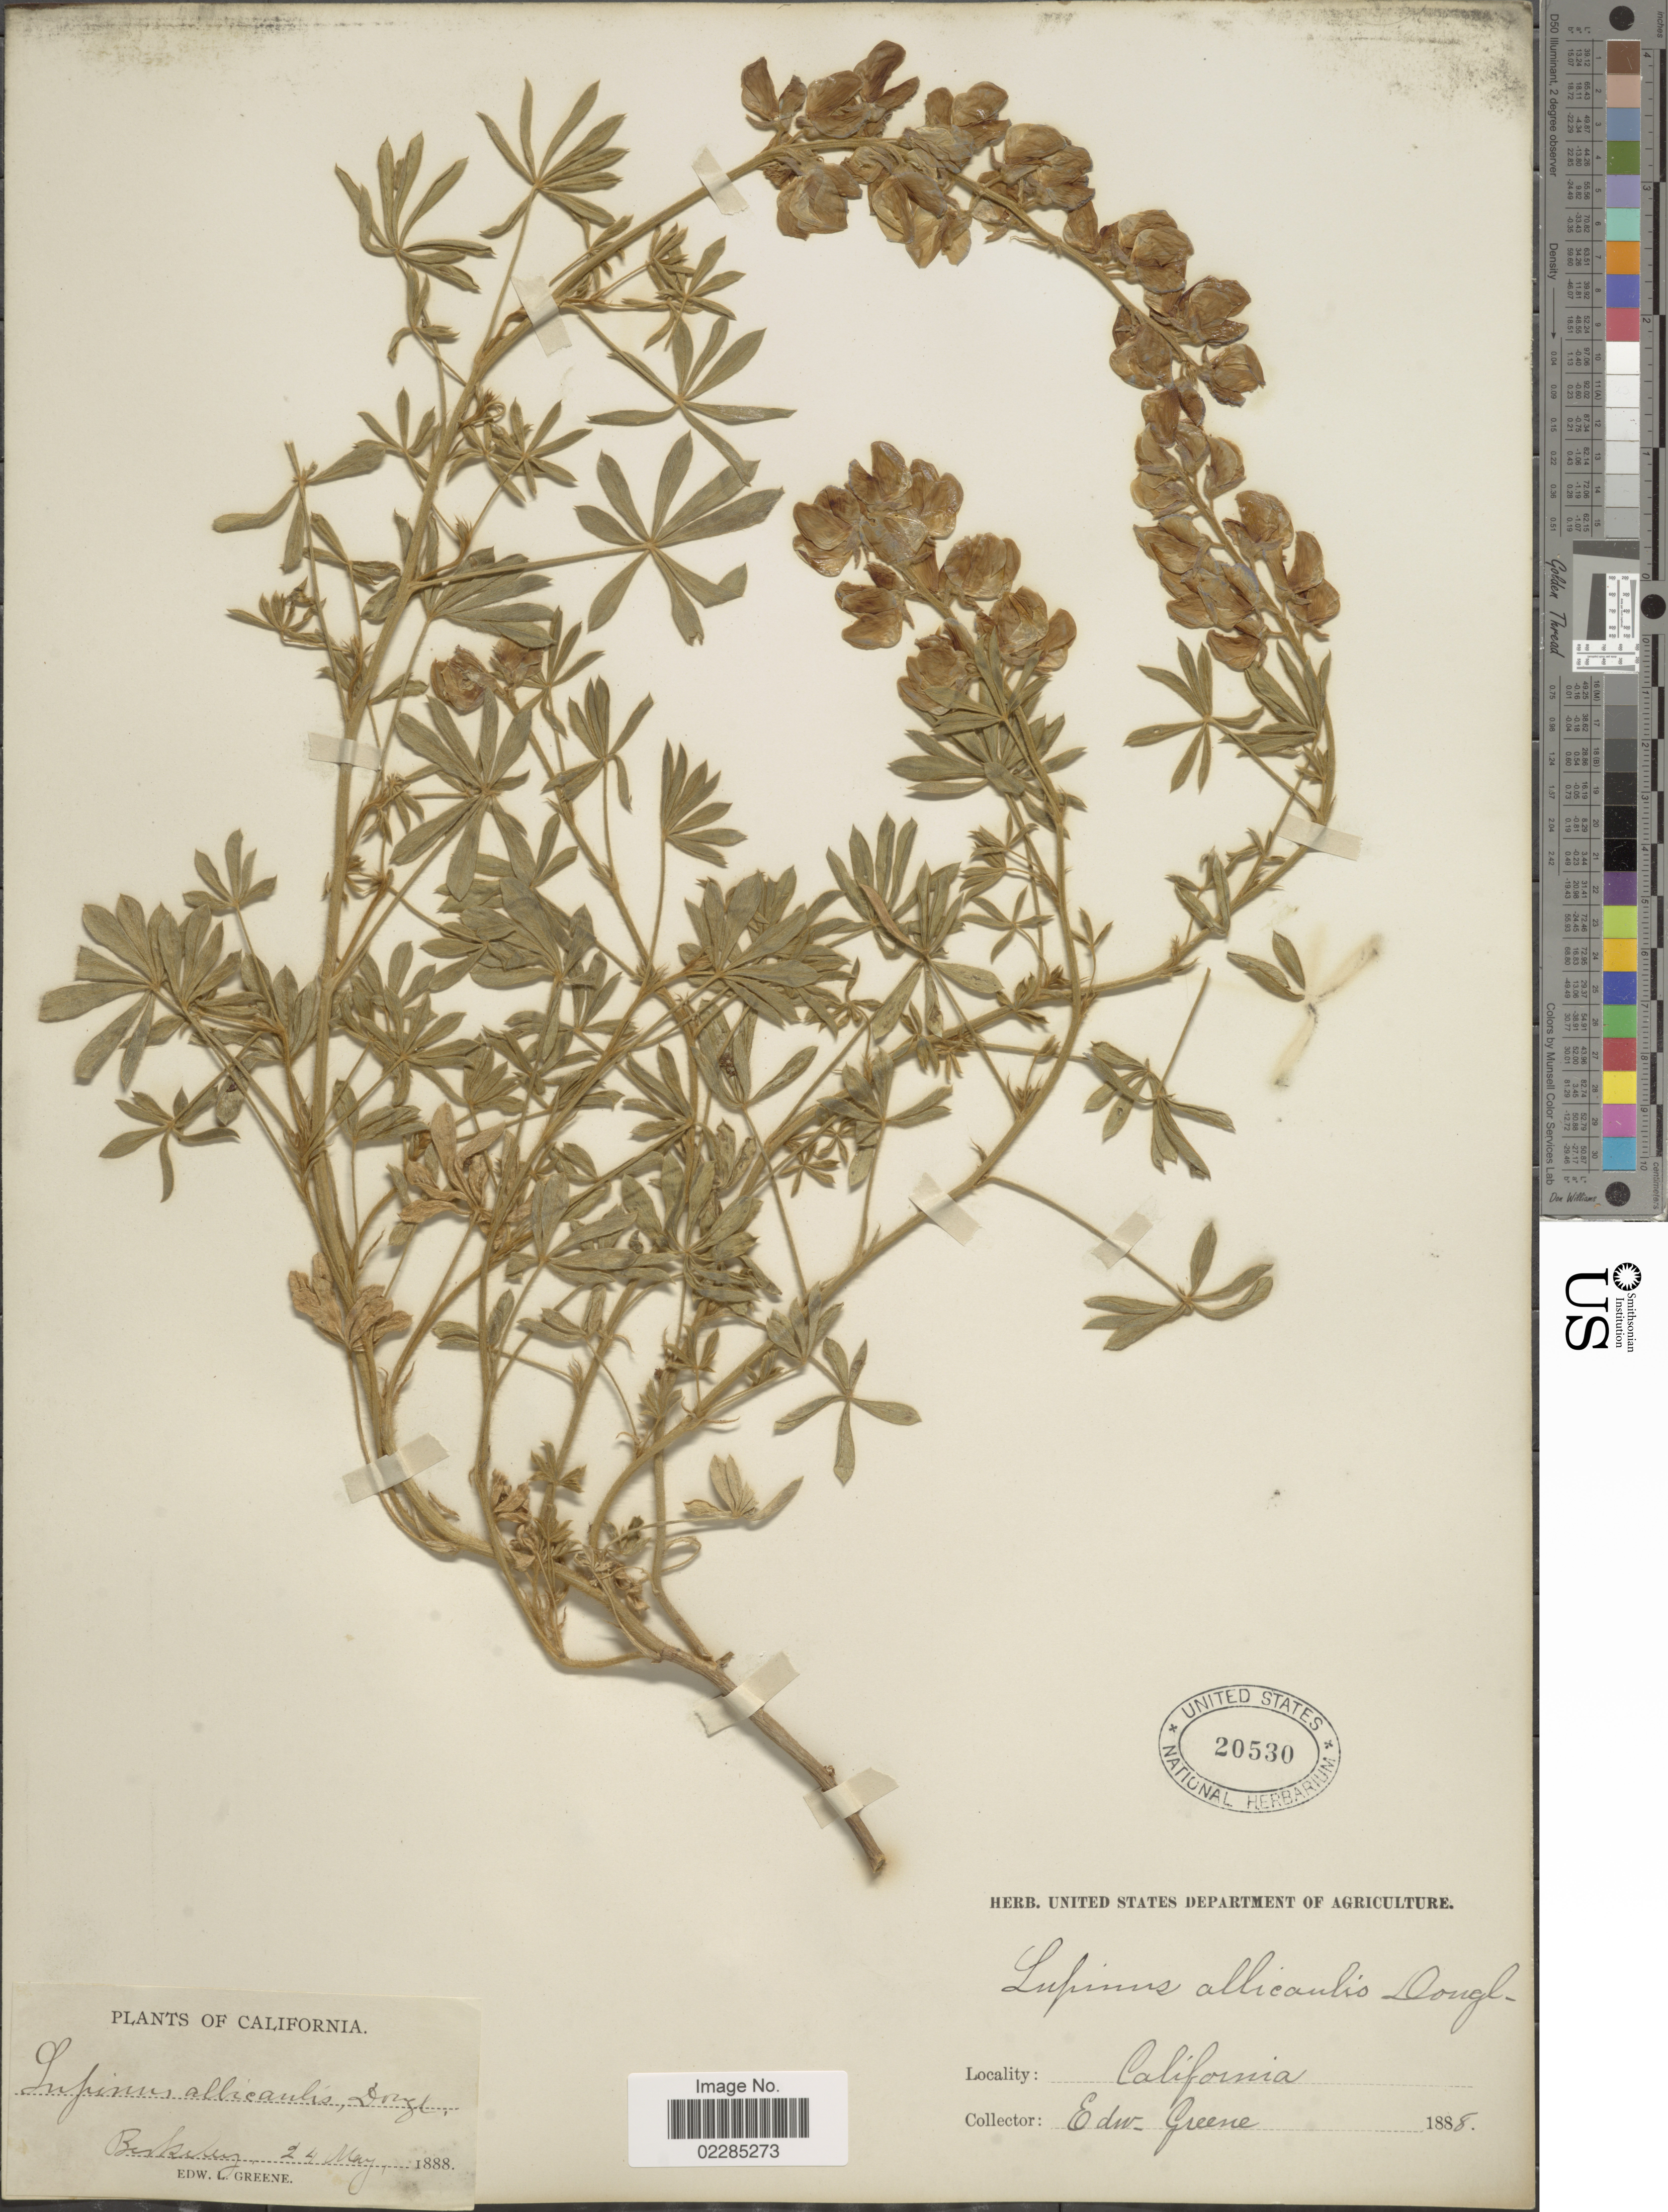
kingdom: Plantae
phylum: Tracheophyta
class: Magnoliopsida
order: Fabales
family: Fabaceae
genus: Lupinus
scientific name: Lupinus formosus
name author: Greene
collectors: E. L. Greene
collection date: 1888-05-24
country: United States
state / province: California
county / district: Alameda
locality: Berkeley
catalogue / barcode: US 20530